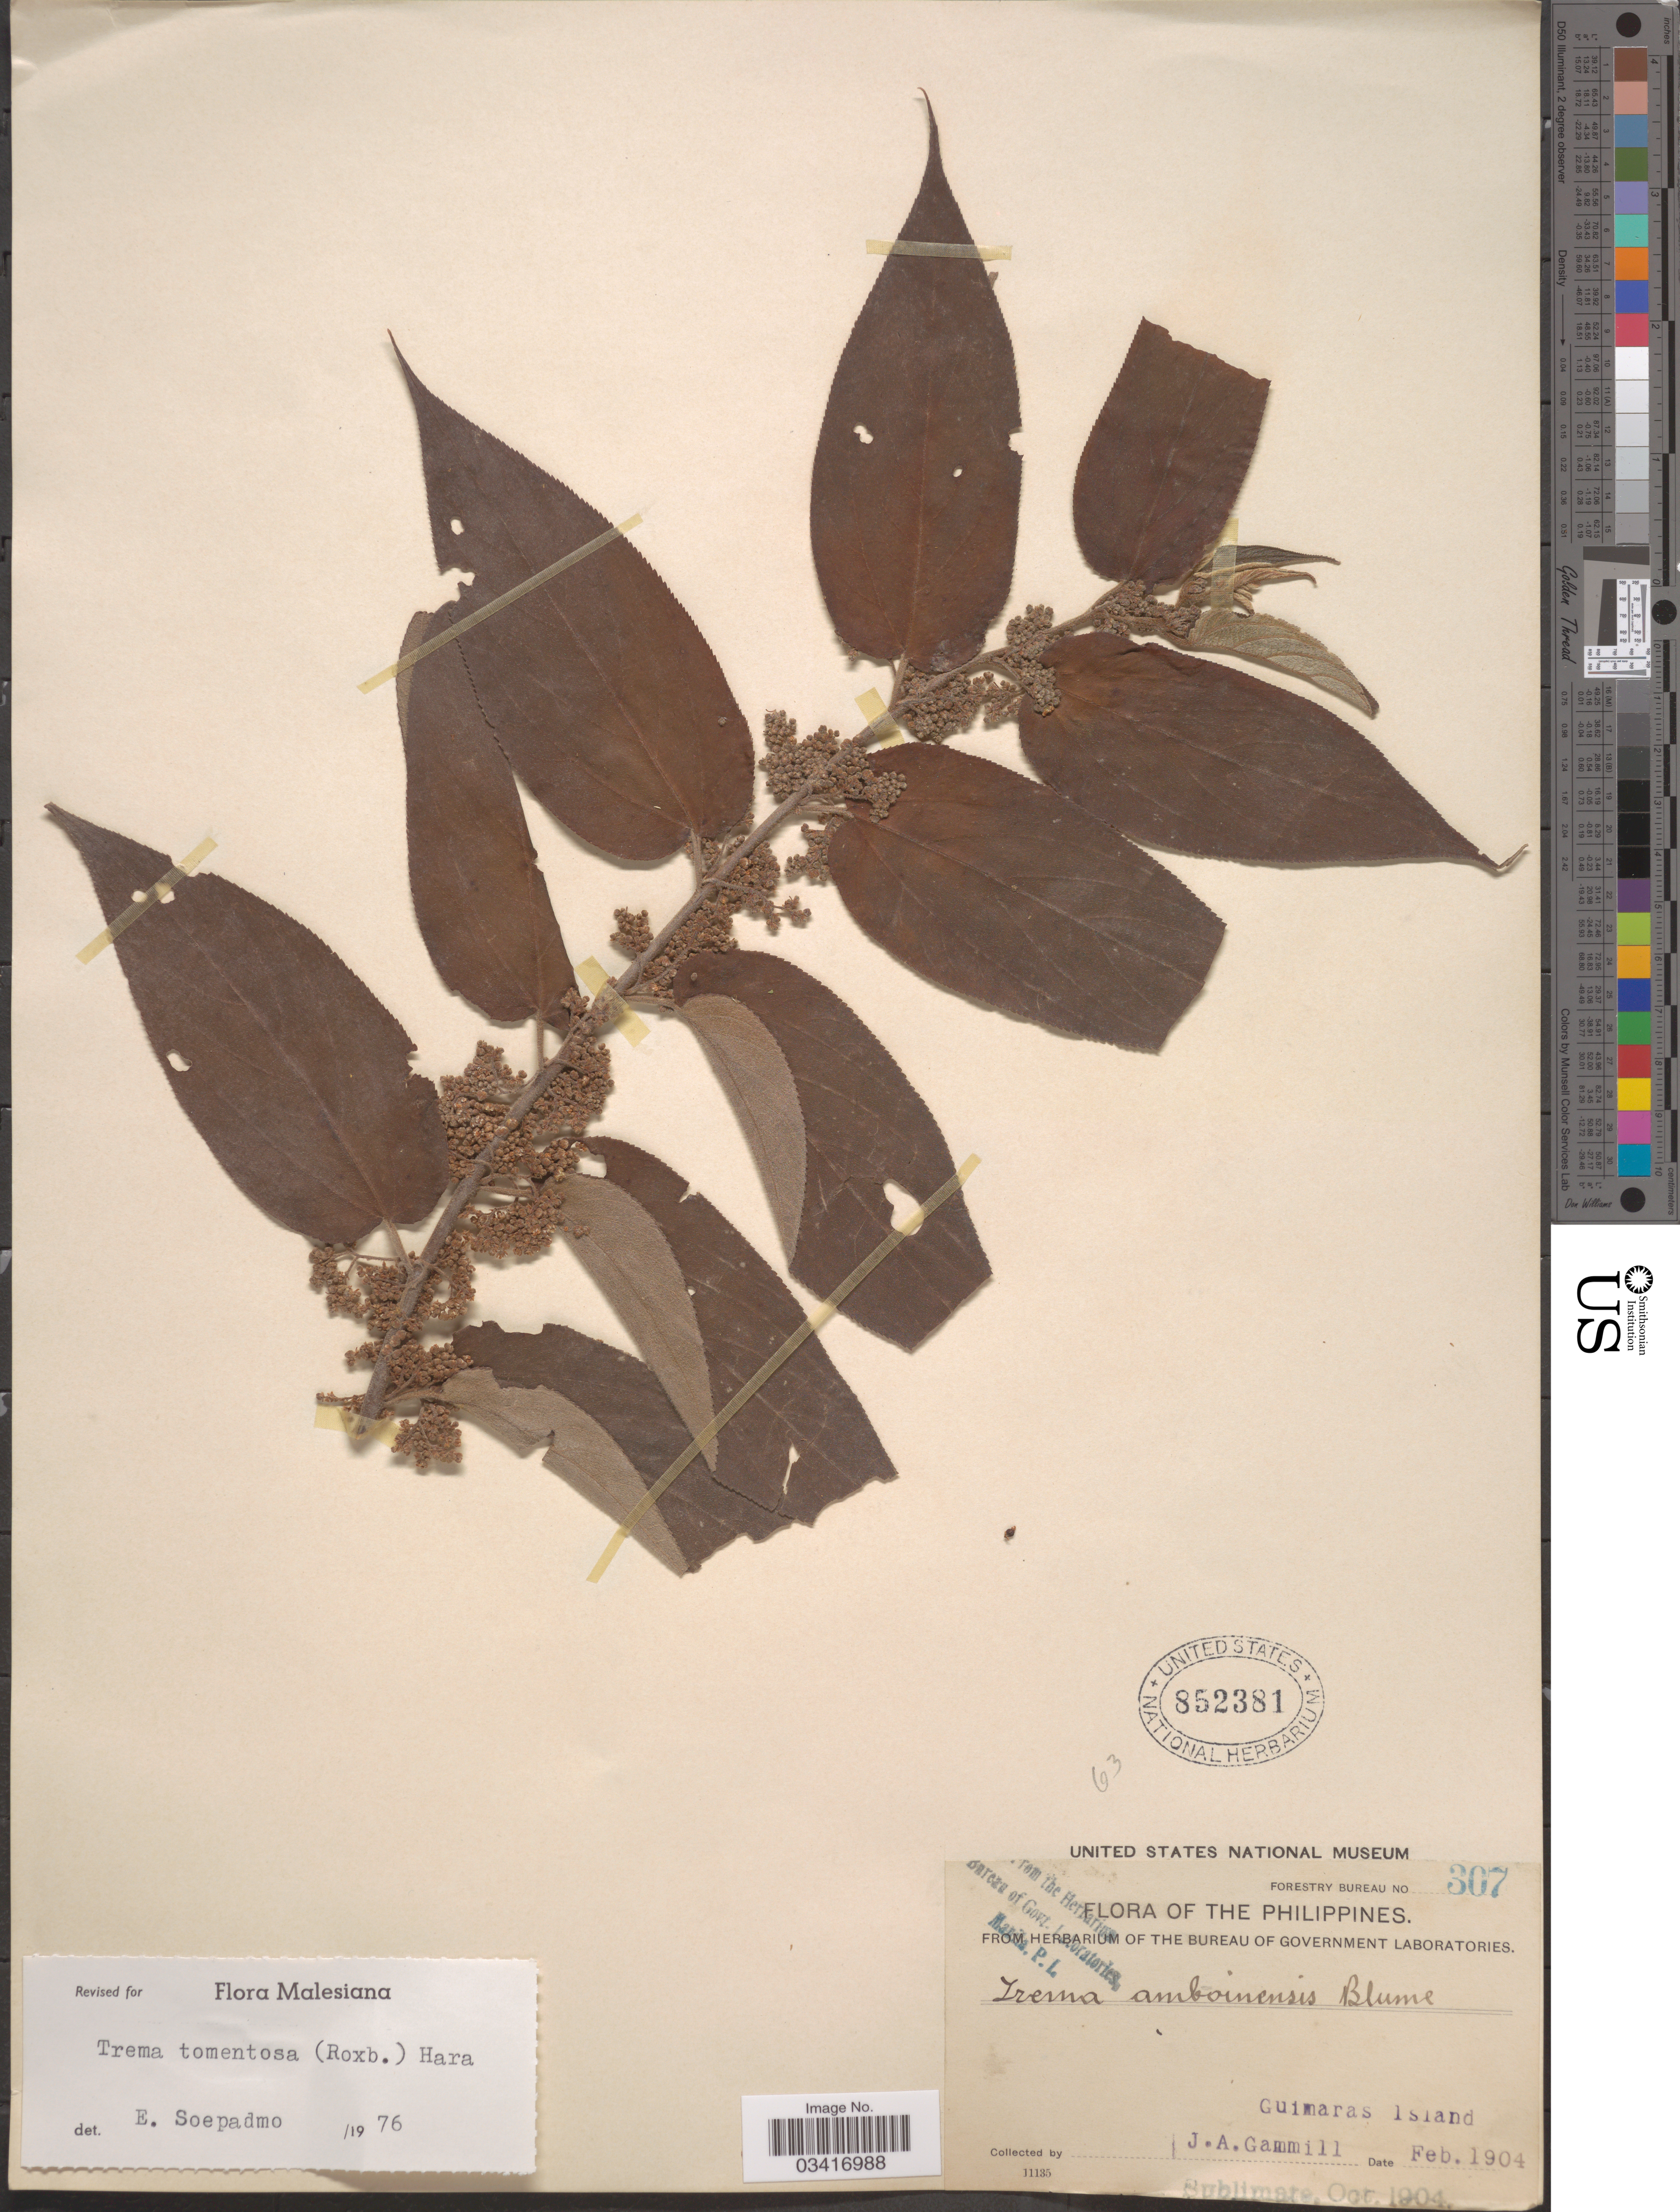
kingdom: Plantae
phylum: Tracheophyta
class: Magnoliopsida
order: Rosales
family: Cannabaceae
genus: Trema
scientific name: Trema tomentosum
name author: (Roxb.) Y. Hara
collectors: J. Gammill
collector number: Forestry Bureau 307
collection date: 1904-02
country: Philippines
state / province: Western Visayas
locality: Guimaras Island.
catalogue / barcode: US 852381